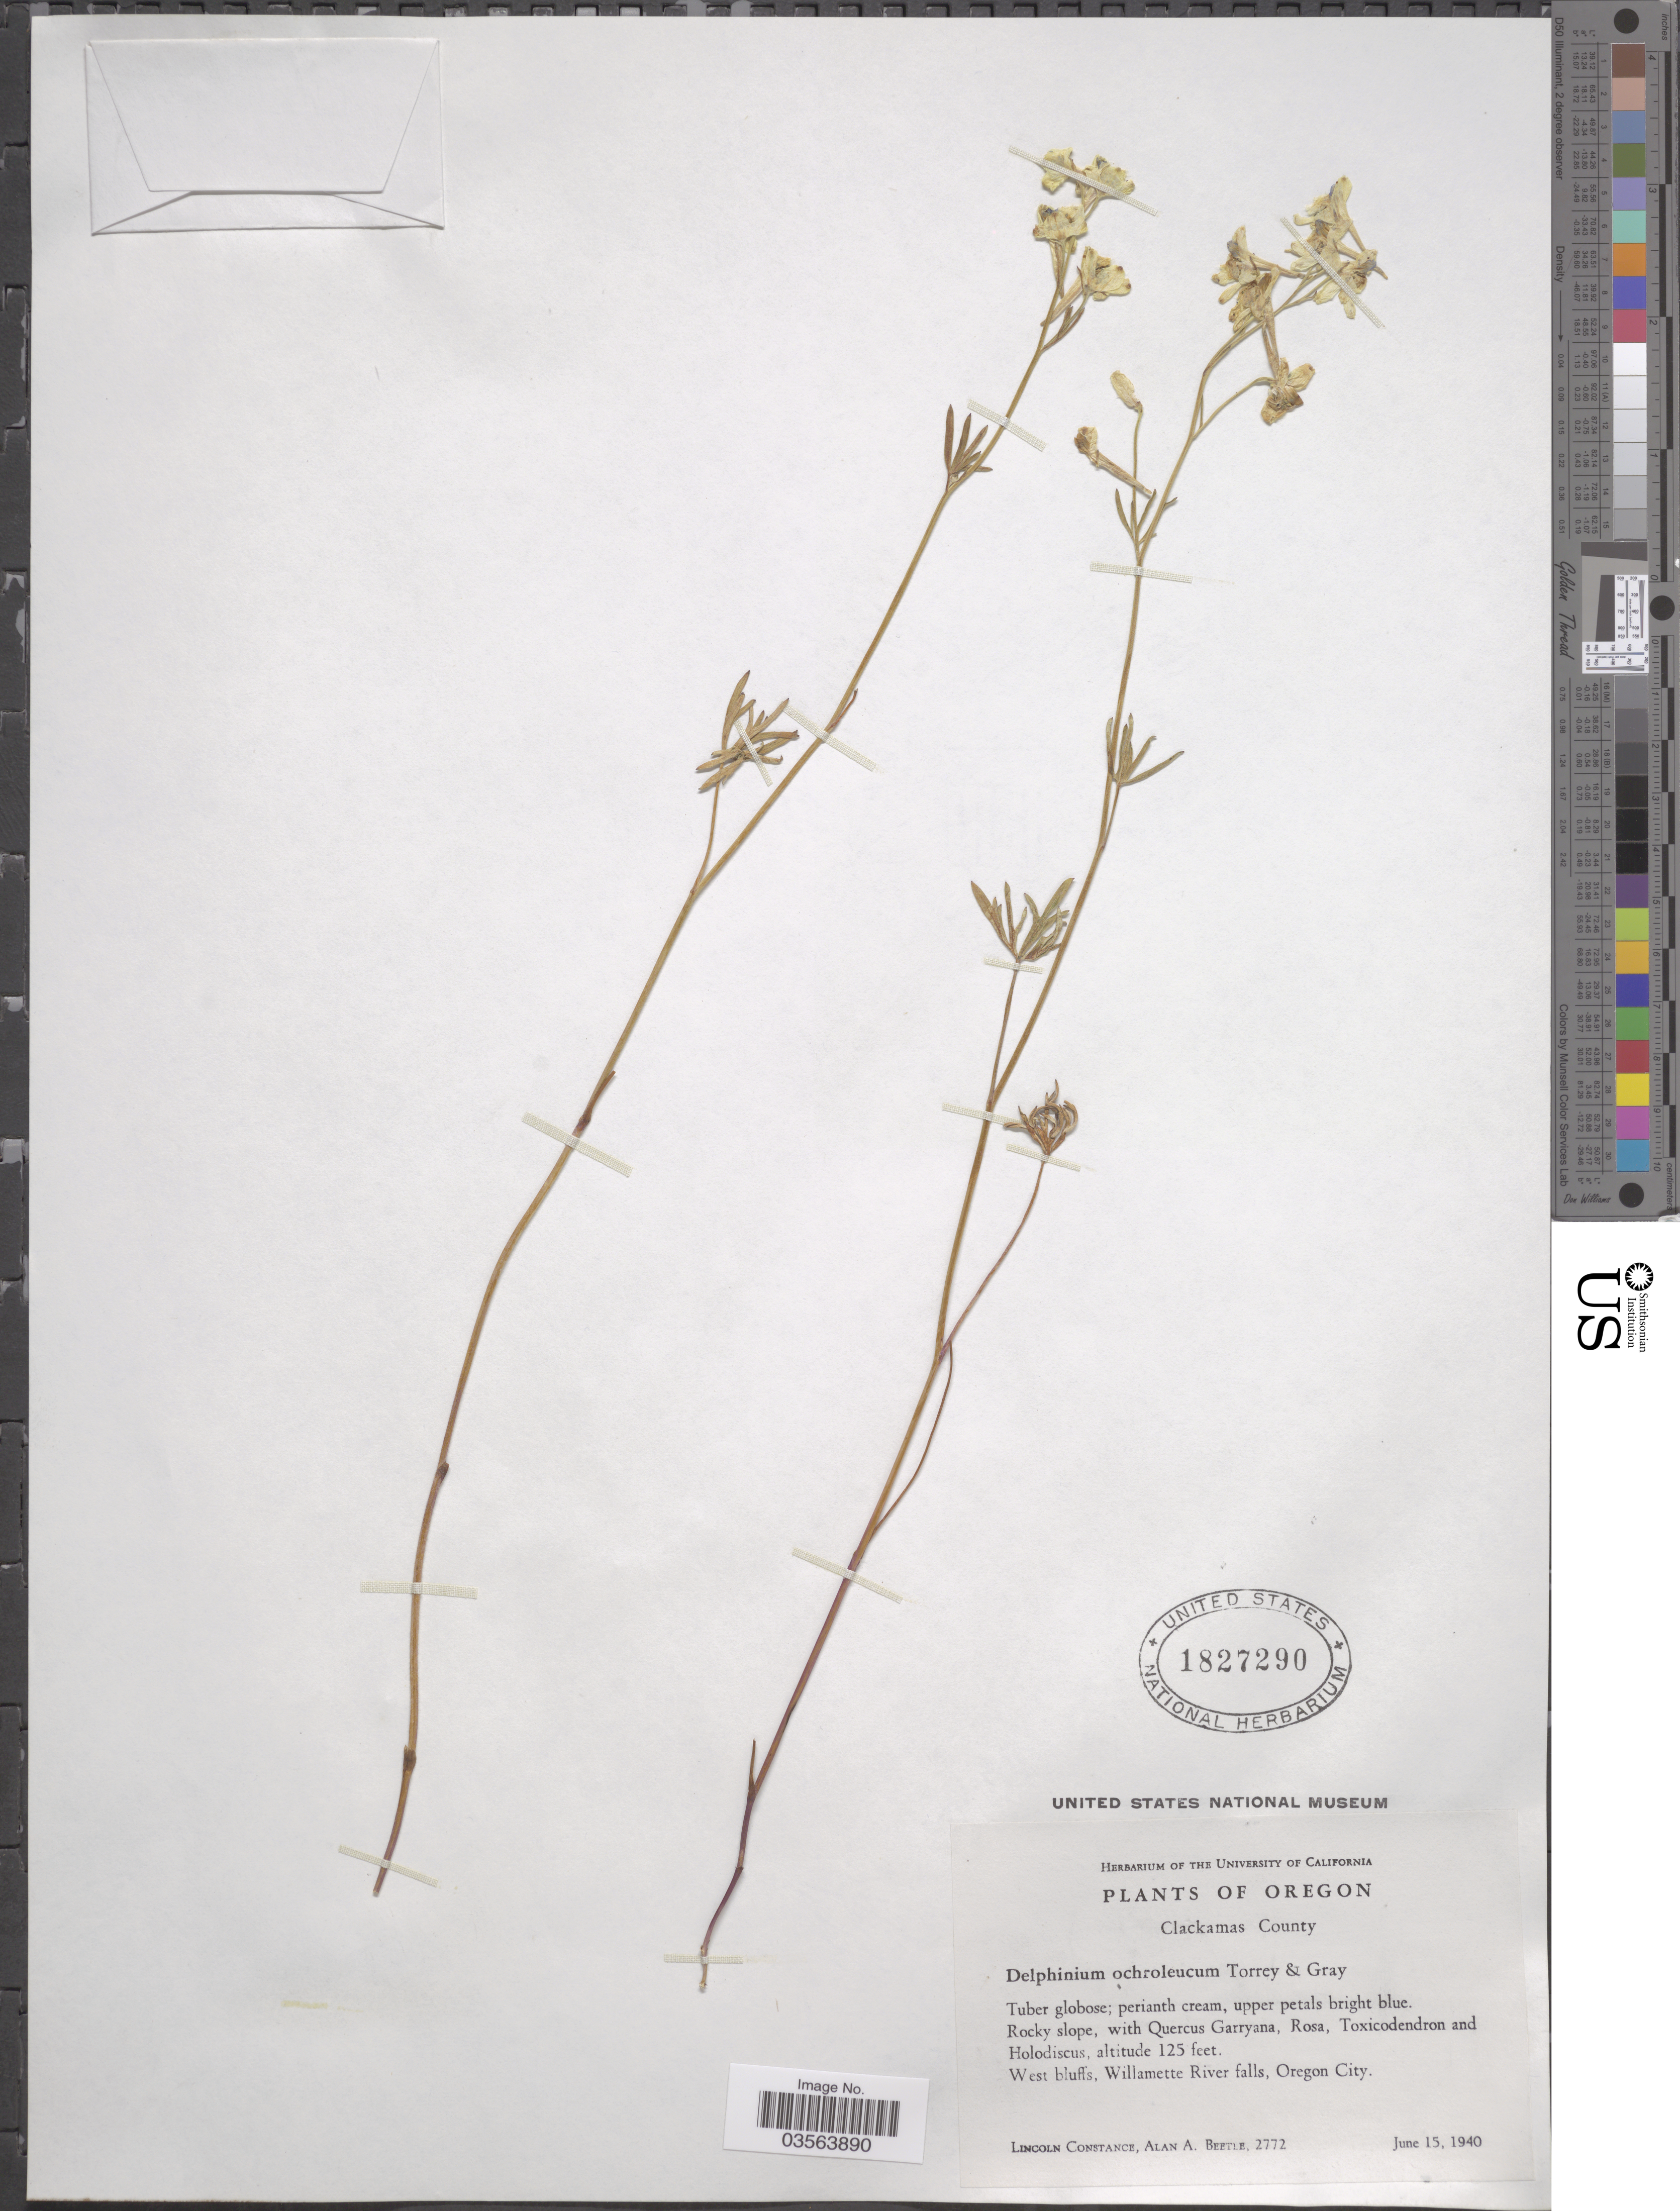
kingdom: Plantae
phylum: Tracheophyta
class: Magnoliopsida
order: Ranunculales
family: Ranunculaceae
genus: Delphinium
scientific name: Delphinium ochroleucum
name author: Steven ex DC.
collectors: L. Constance & A. A. Beetle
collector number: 2772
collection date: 1940-06-15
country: United States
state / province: Oregon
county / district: Clackamas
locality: Clackamas County. West bluffs, Willamette River falls, Oregon City.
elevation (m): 38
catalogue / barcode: US 1827290